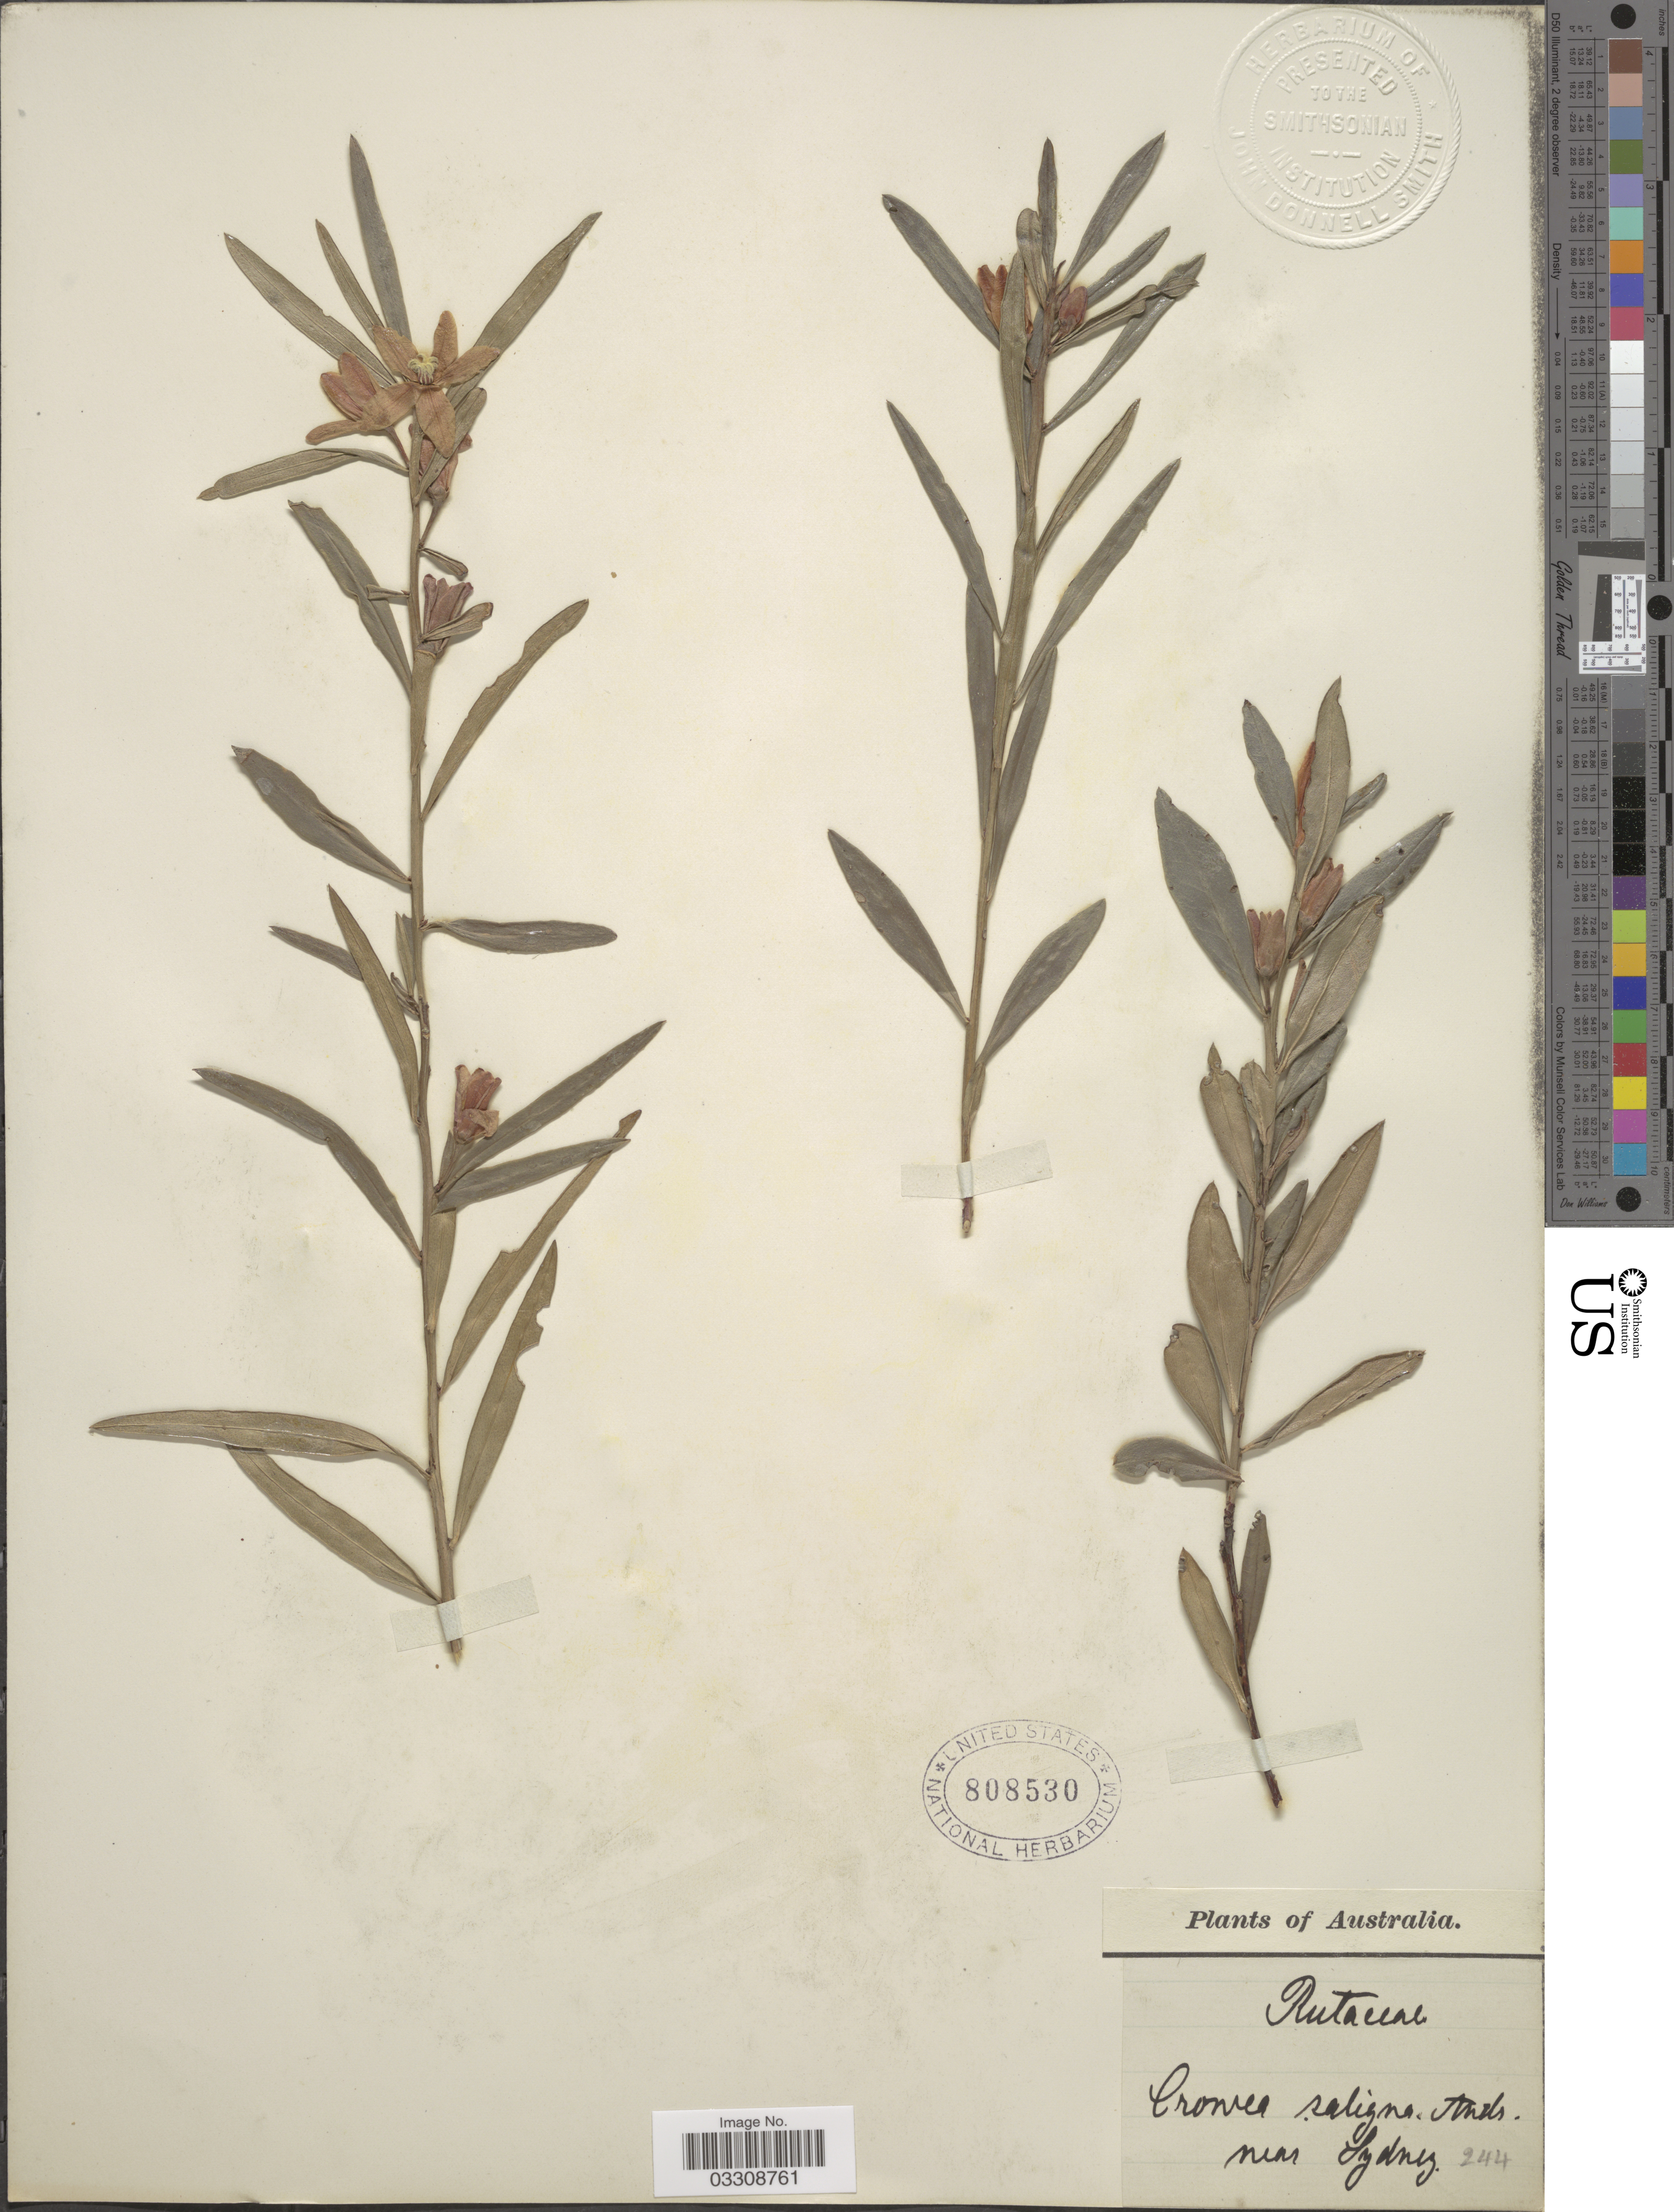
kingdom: Plantae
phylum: Tracheophyta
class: Magnoliopsida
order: Sapindales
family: Rutaceae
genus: Crowea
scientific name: Crowea saligna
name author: Andrews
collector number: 244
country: Australia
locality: Near Sydney.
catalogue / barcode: US 808530